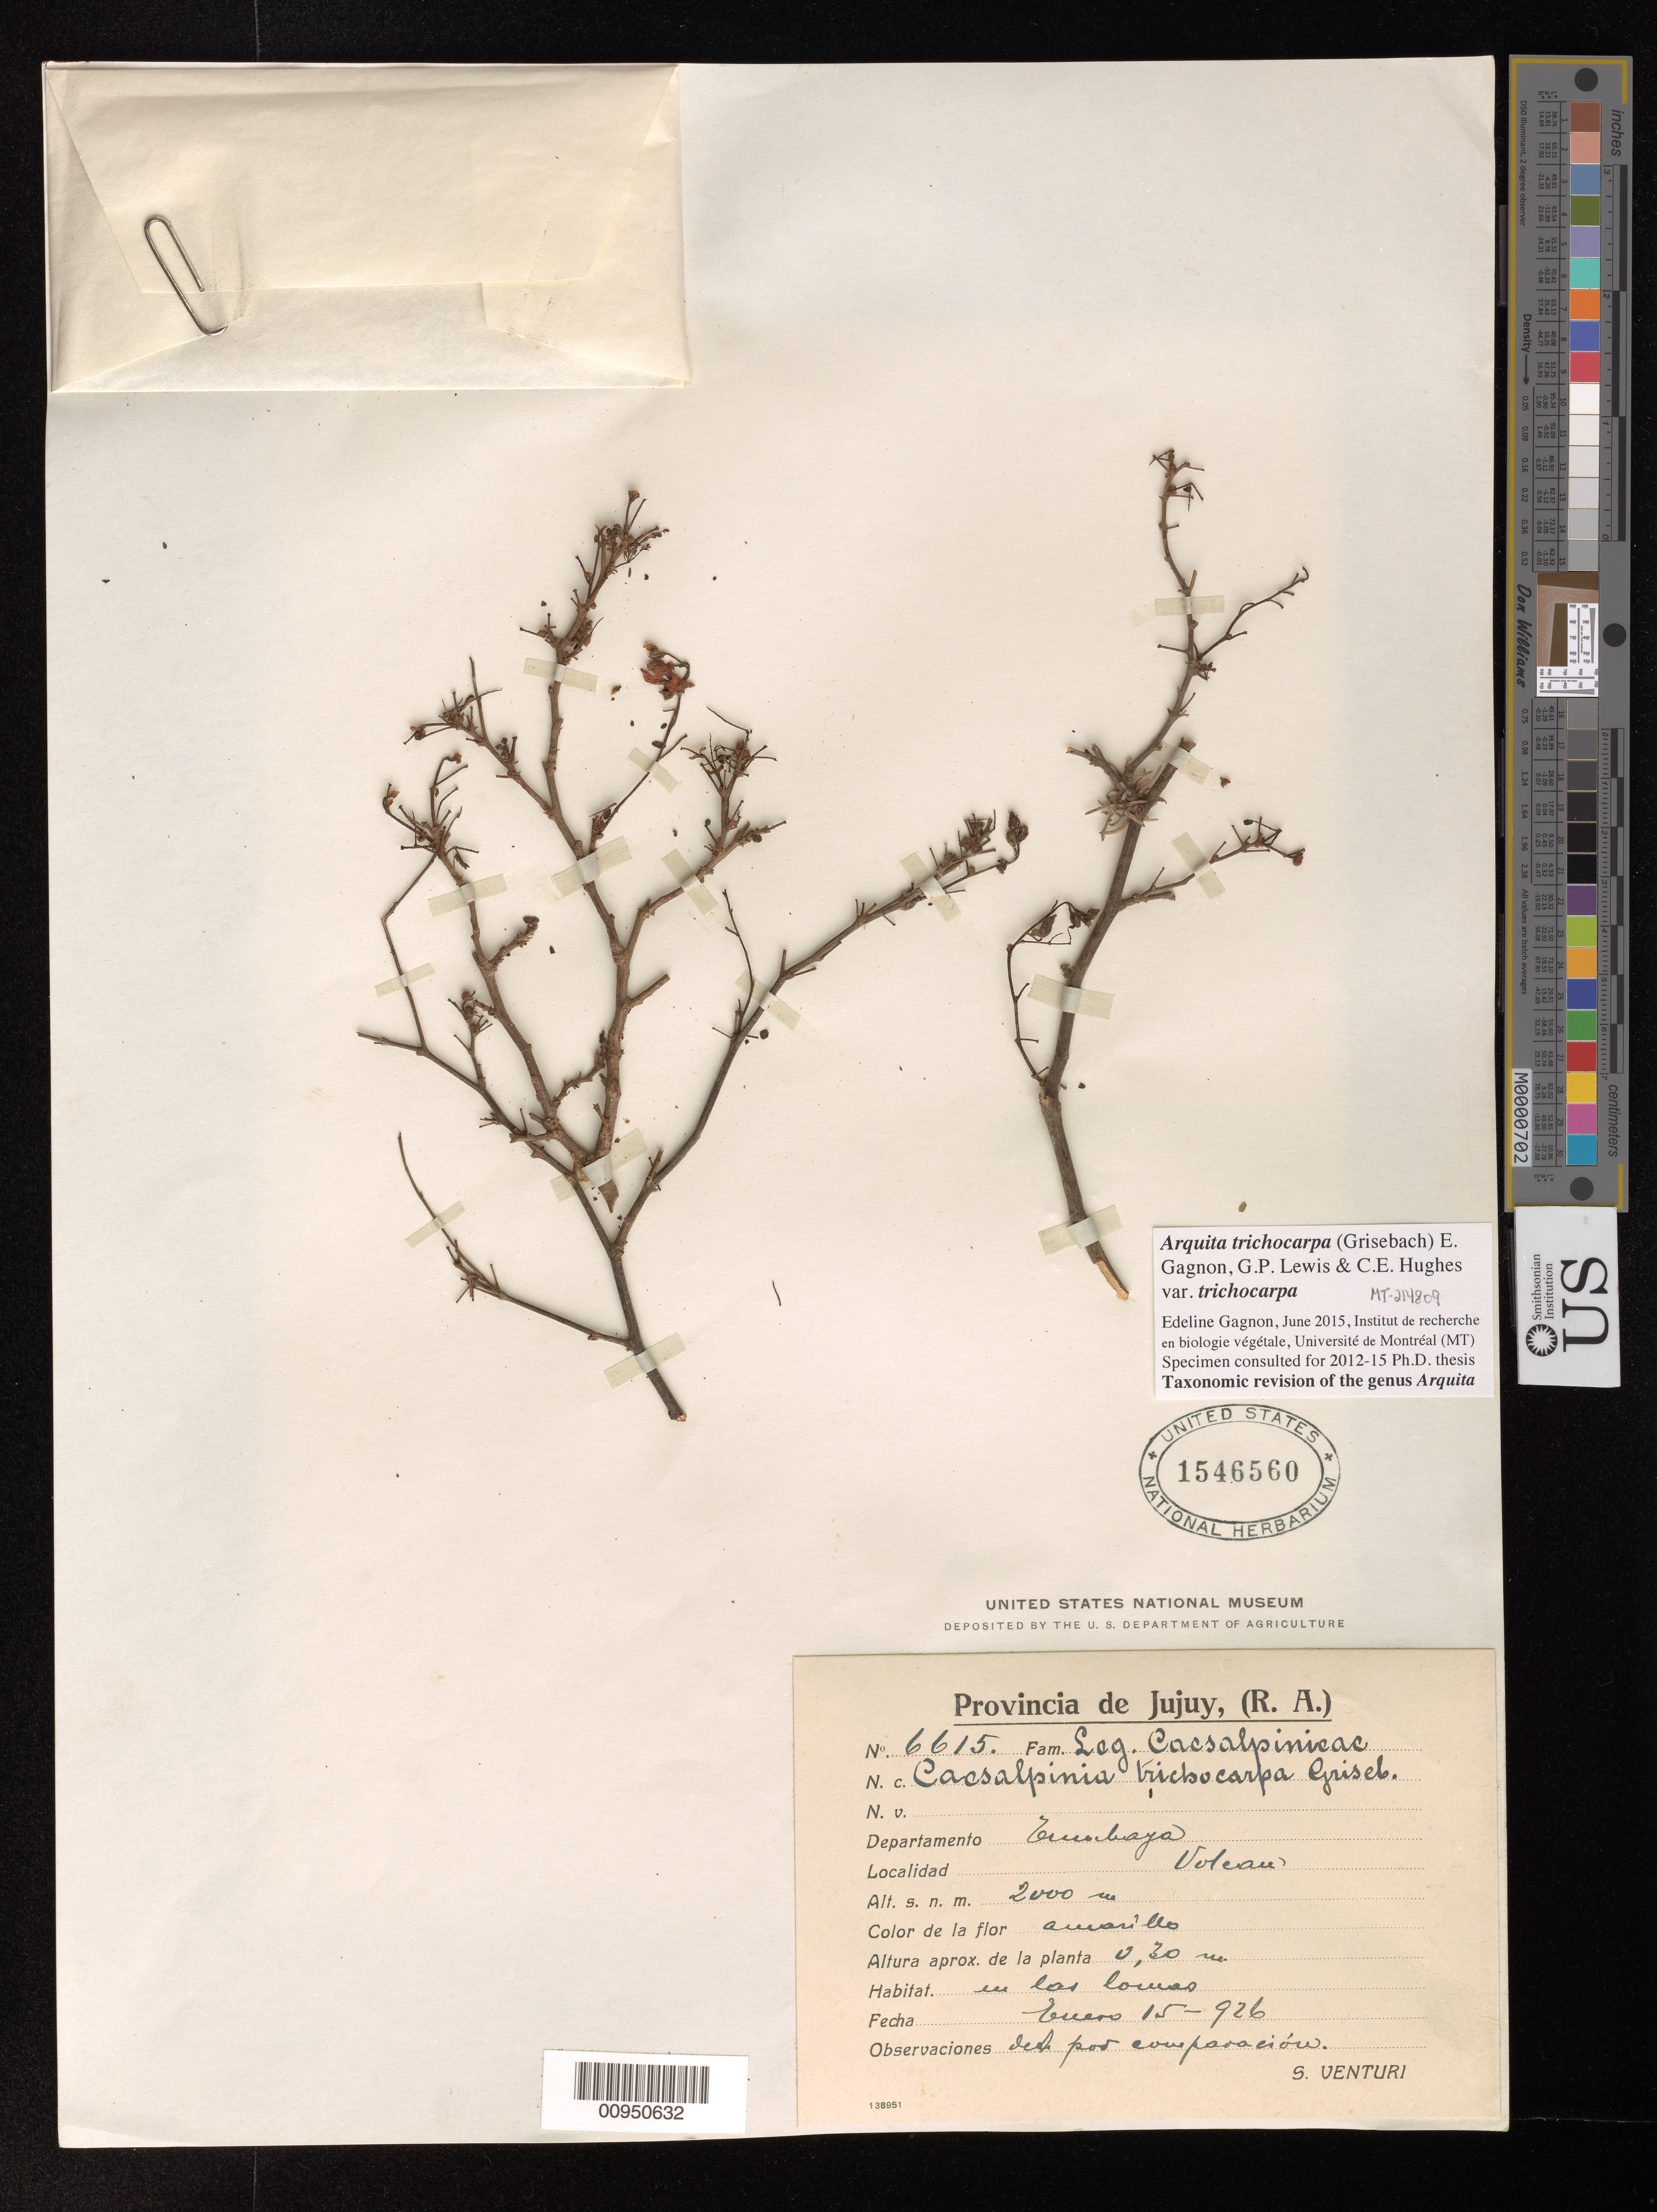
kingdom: Plantae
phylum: Tracheophyta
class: Magnoliopsida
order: Fabales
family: Fabaceae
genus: Arquita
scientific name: Arquita trichocarpa var. trichocarpa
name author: (Griseb.) Gagnon et al.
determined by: Gagnon, Edeline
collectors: S. Venturi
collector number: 6615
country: Argentina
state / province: Jujuy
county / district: Tumbaya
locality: Volcan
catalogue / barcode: US 1546560